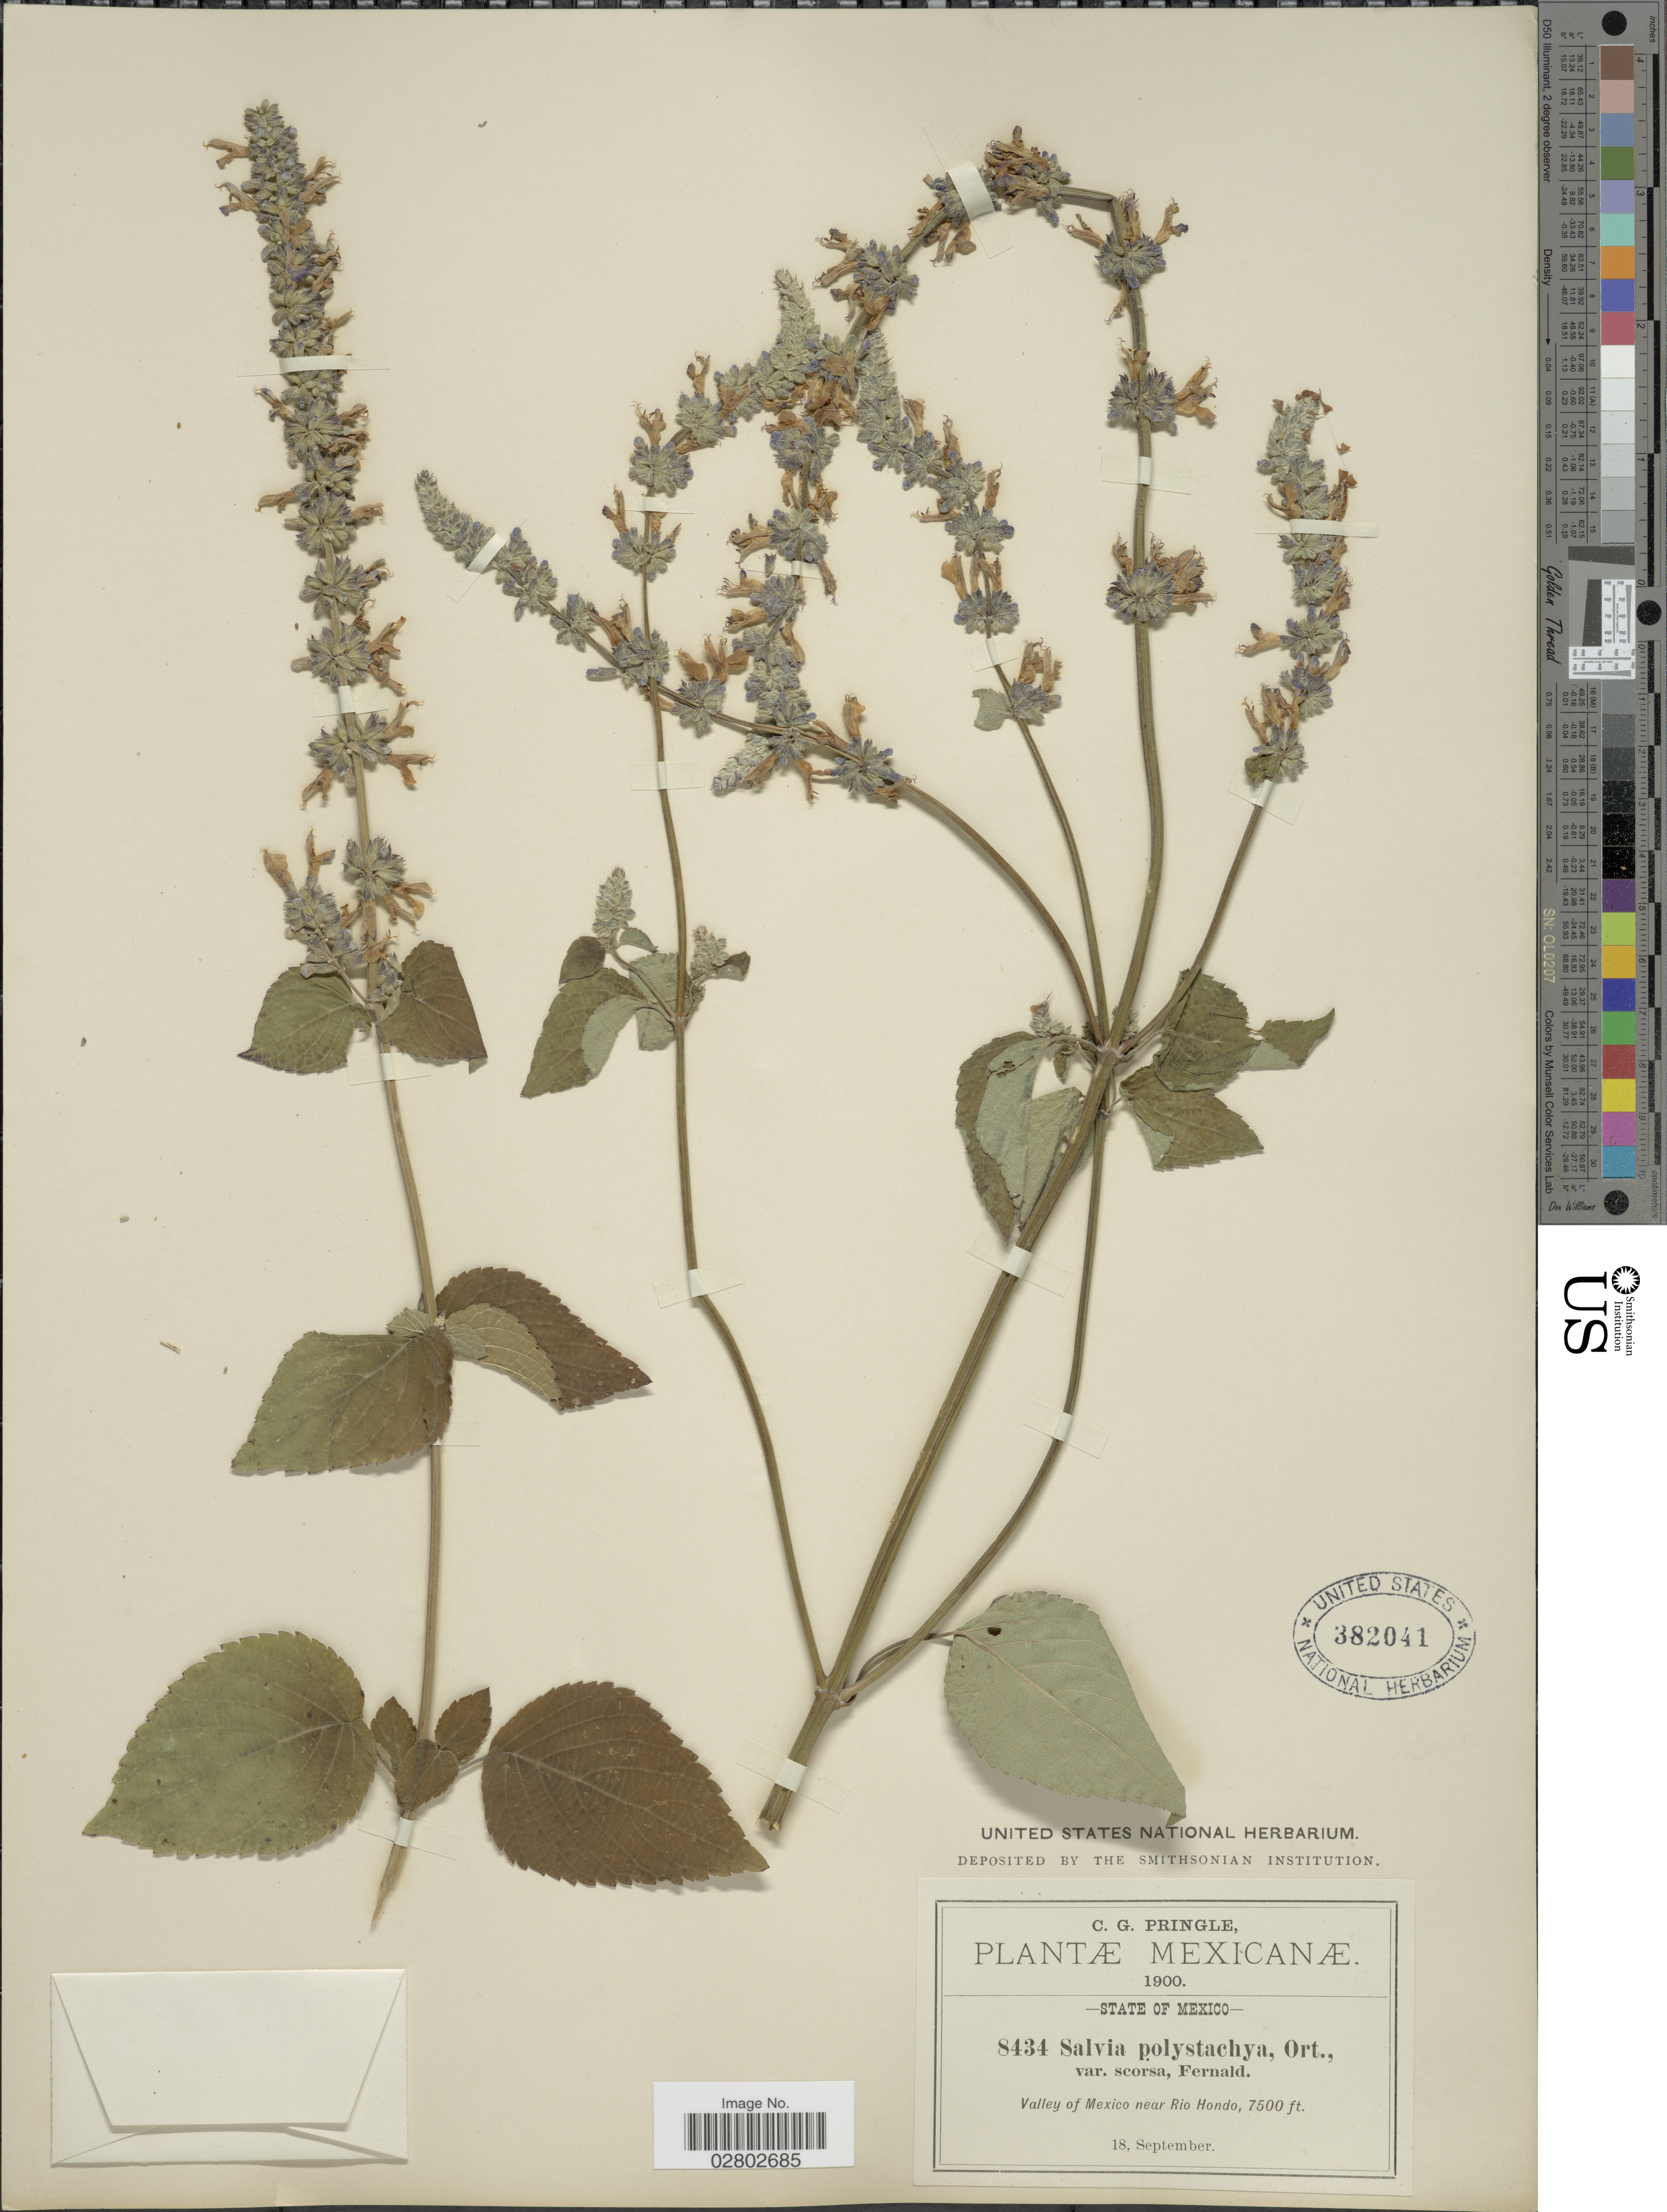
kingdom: Plantae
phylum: Tracheophyta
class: Magnoliopsida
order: Lamiales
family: Lamiaceae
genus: Salvia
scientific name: Salvia polystachya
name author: Cav.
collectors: C. G. Pringle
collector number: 8434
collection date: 1900-09-18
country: Mexico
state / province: México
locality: Valley of Mexico near Rio Hondo.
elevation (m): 2286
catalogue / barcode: US 382041